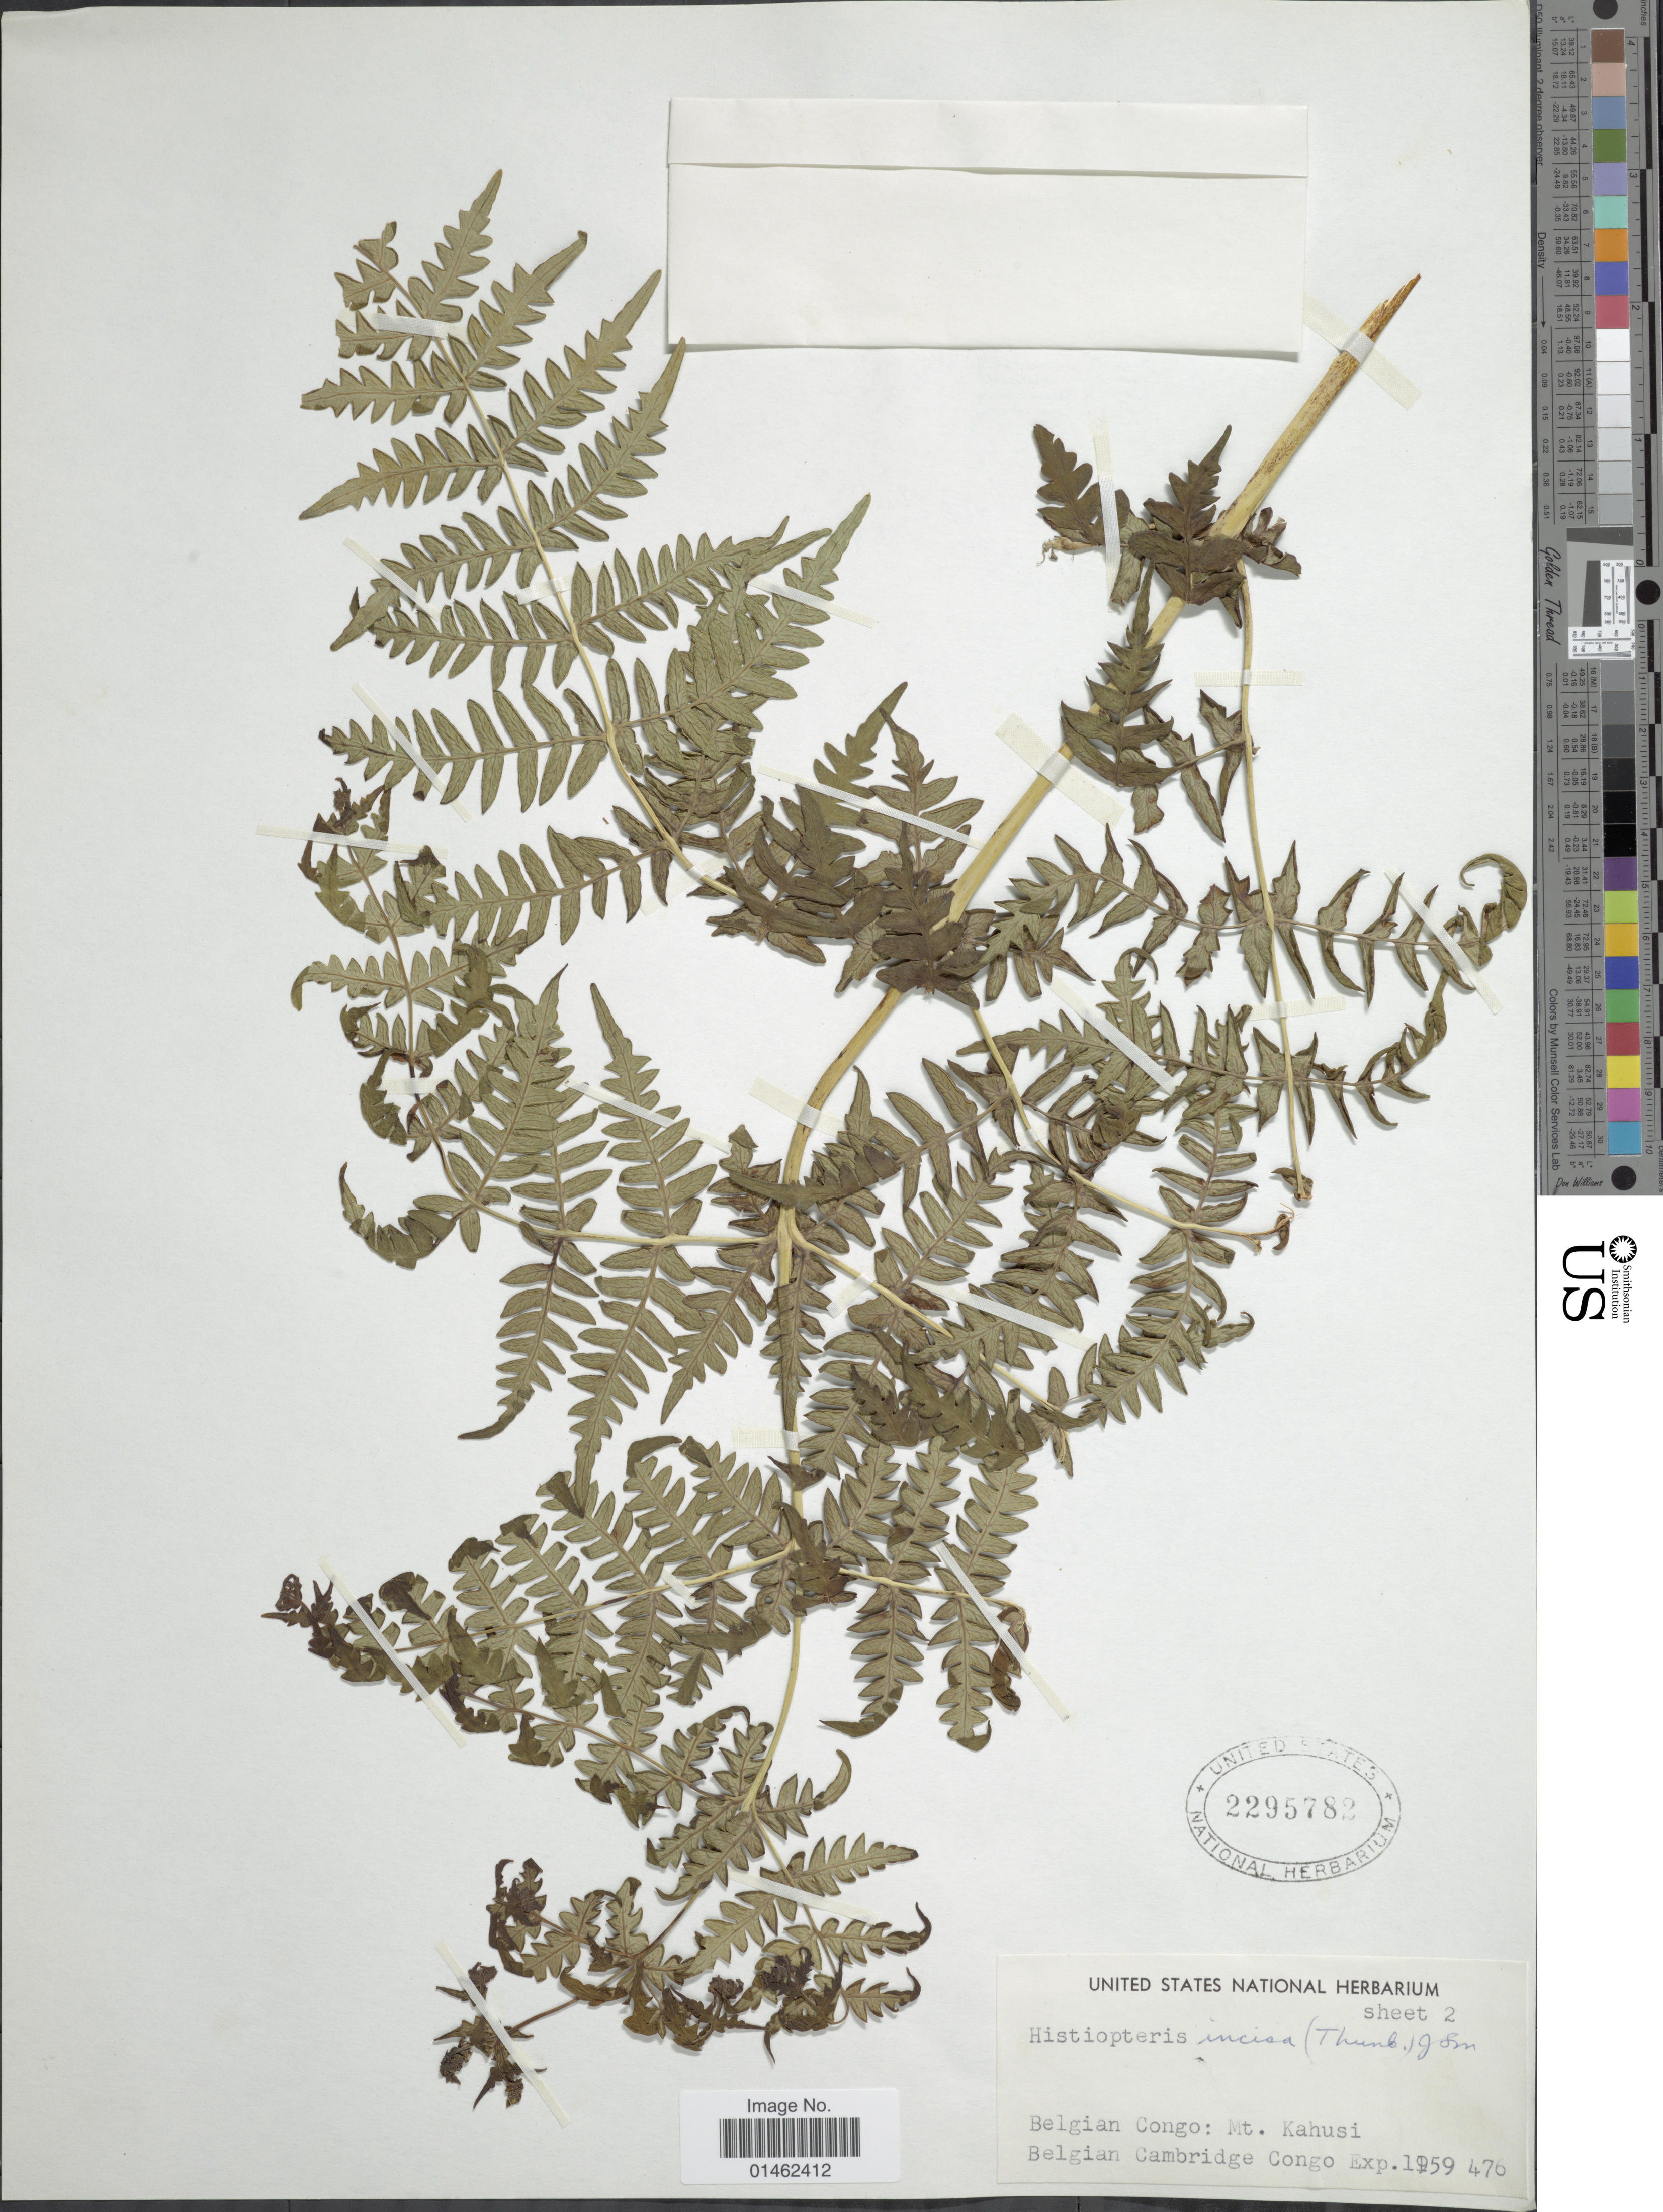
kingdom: Plantae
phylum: Tracheophyta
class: Polypodiopsida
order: Polypodiales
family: Dennstaedtiaceae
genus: Histiopteris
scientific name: Histiopteris incisa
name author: (Thunb.) J. Sm.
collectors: Cambridge Congo Expedition 1959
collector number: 476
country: Congo, Democratic Republic of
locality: Mt Kahusi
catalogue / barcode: US 2295782